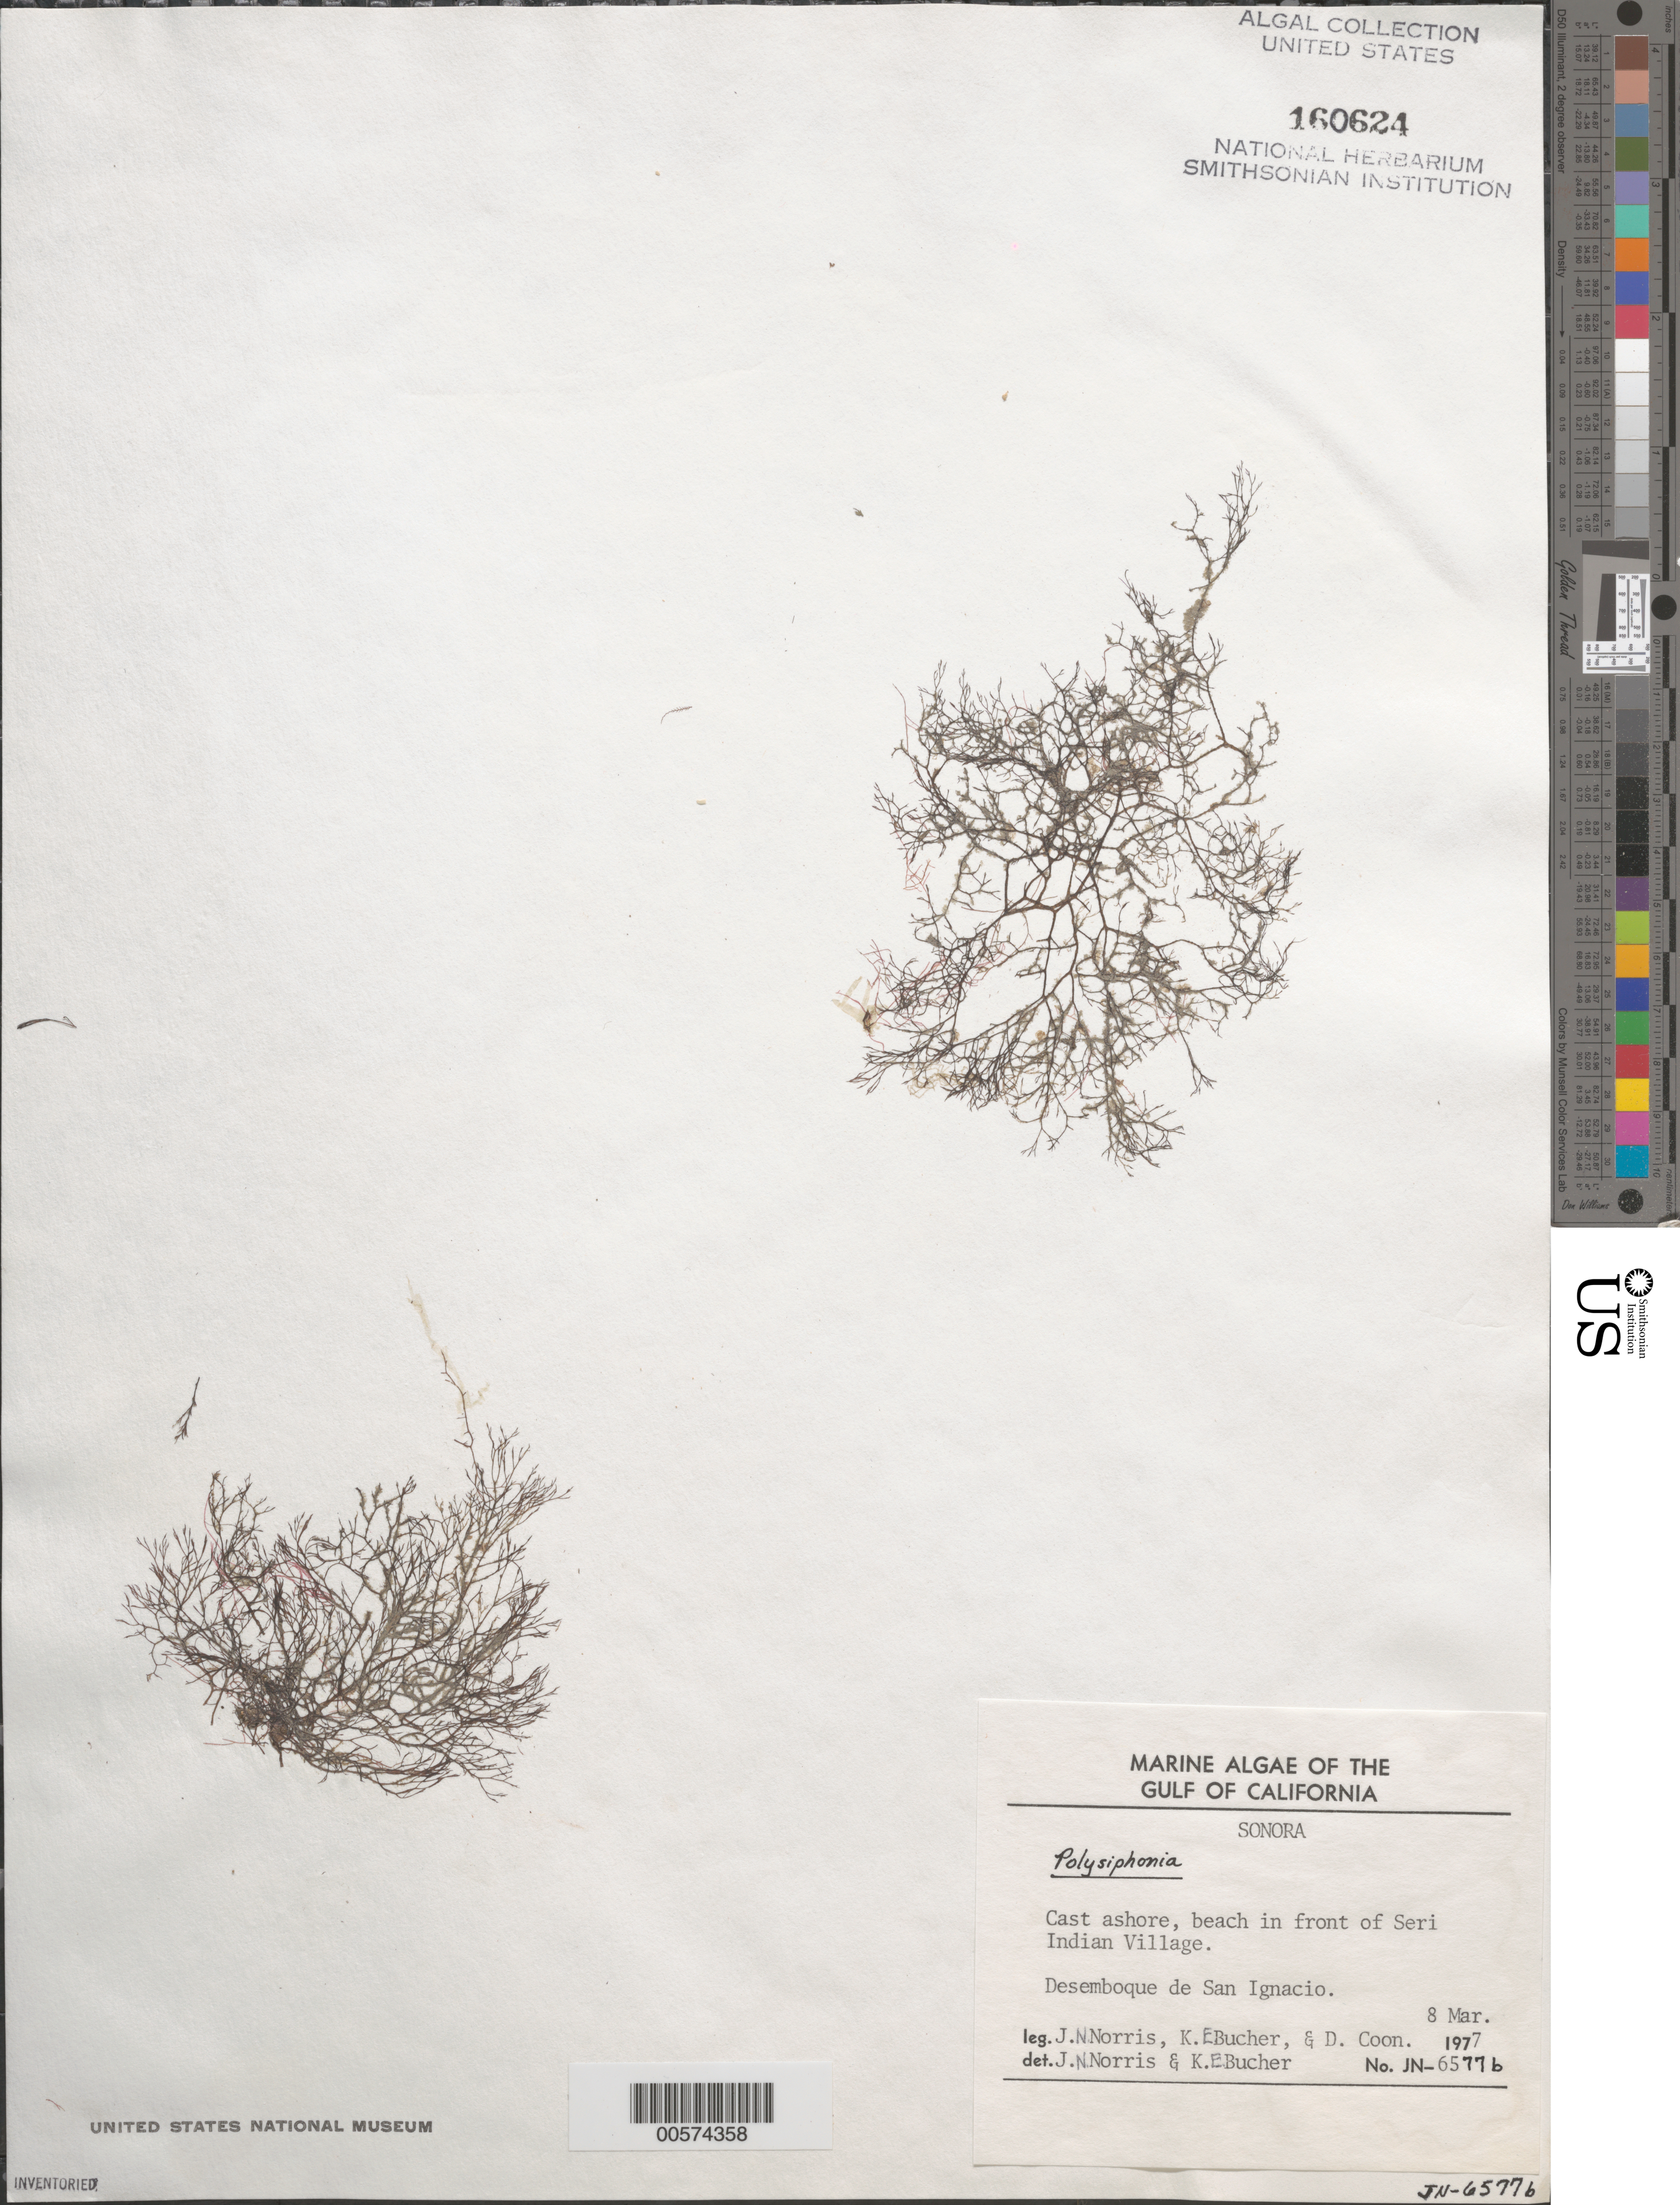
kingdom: Plantae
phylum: Rhodophyta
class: Florideophyceae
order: Ceramiales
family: Rhodomelaceae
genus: Polysiphonia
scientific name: Polysiphonia sp.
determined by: Norris, James N.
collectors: J. N. Norris, K. E. Bucher & D. Coon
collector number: JN-6577b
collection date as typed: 08 Mar 1977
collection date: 1977-03-08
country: Mexico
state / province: Sonora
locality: Desemboque de San Ignacio, Seri Indian village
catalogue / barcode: US 160624